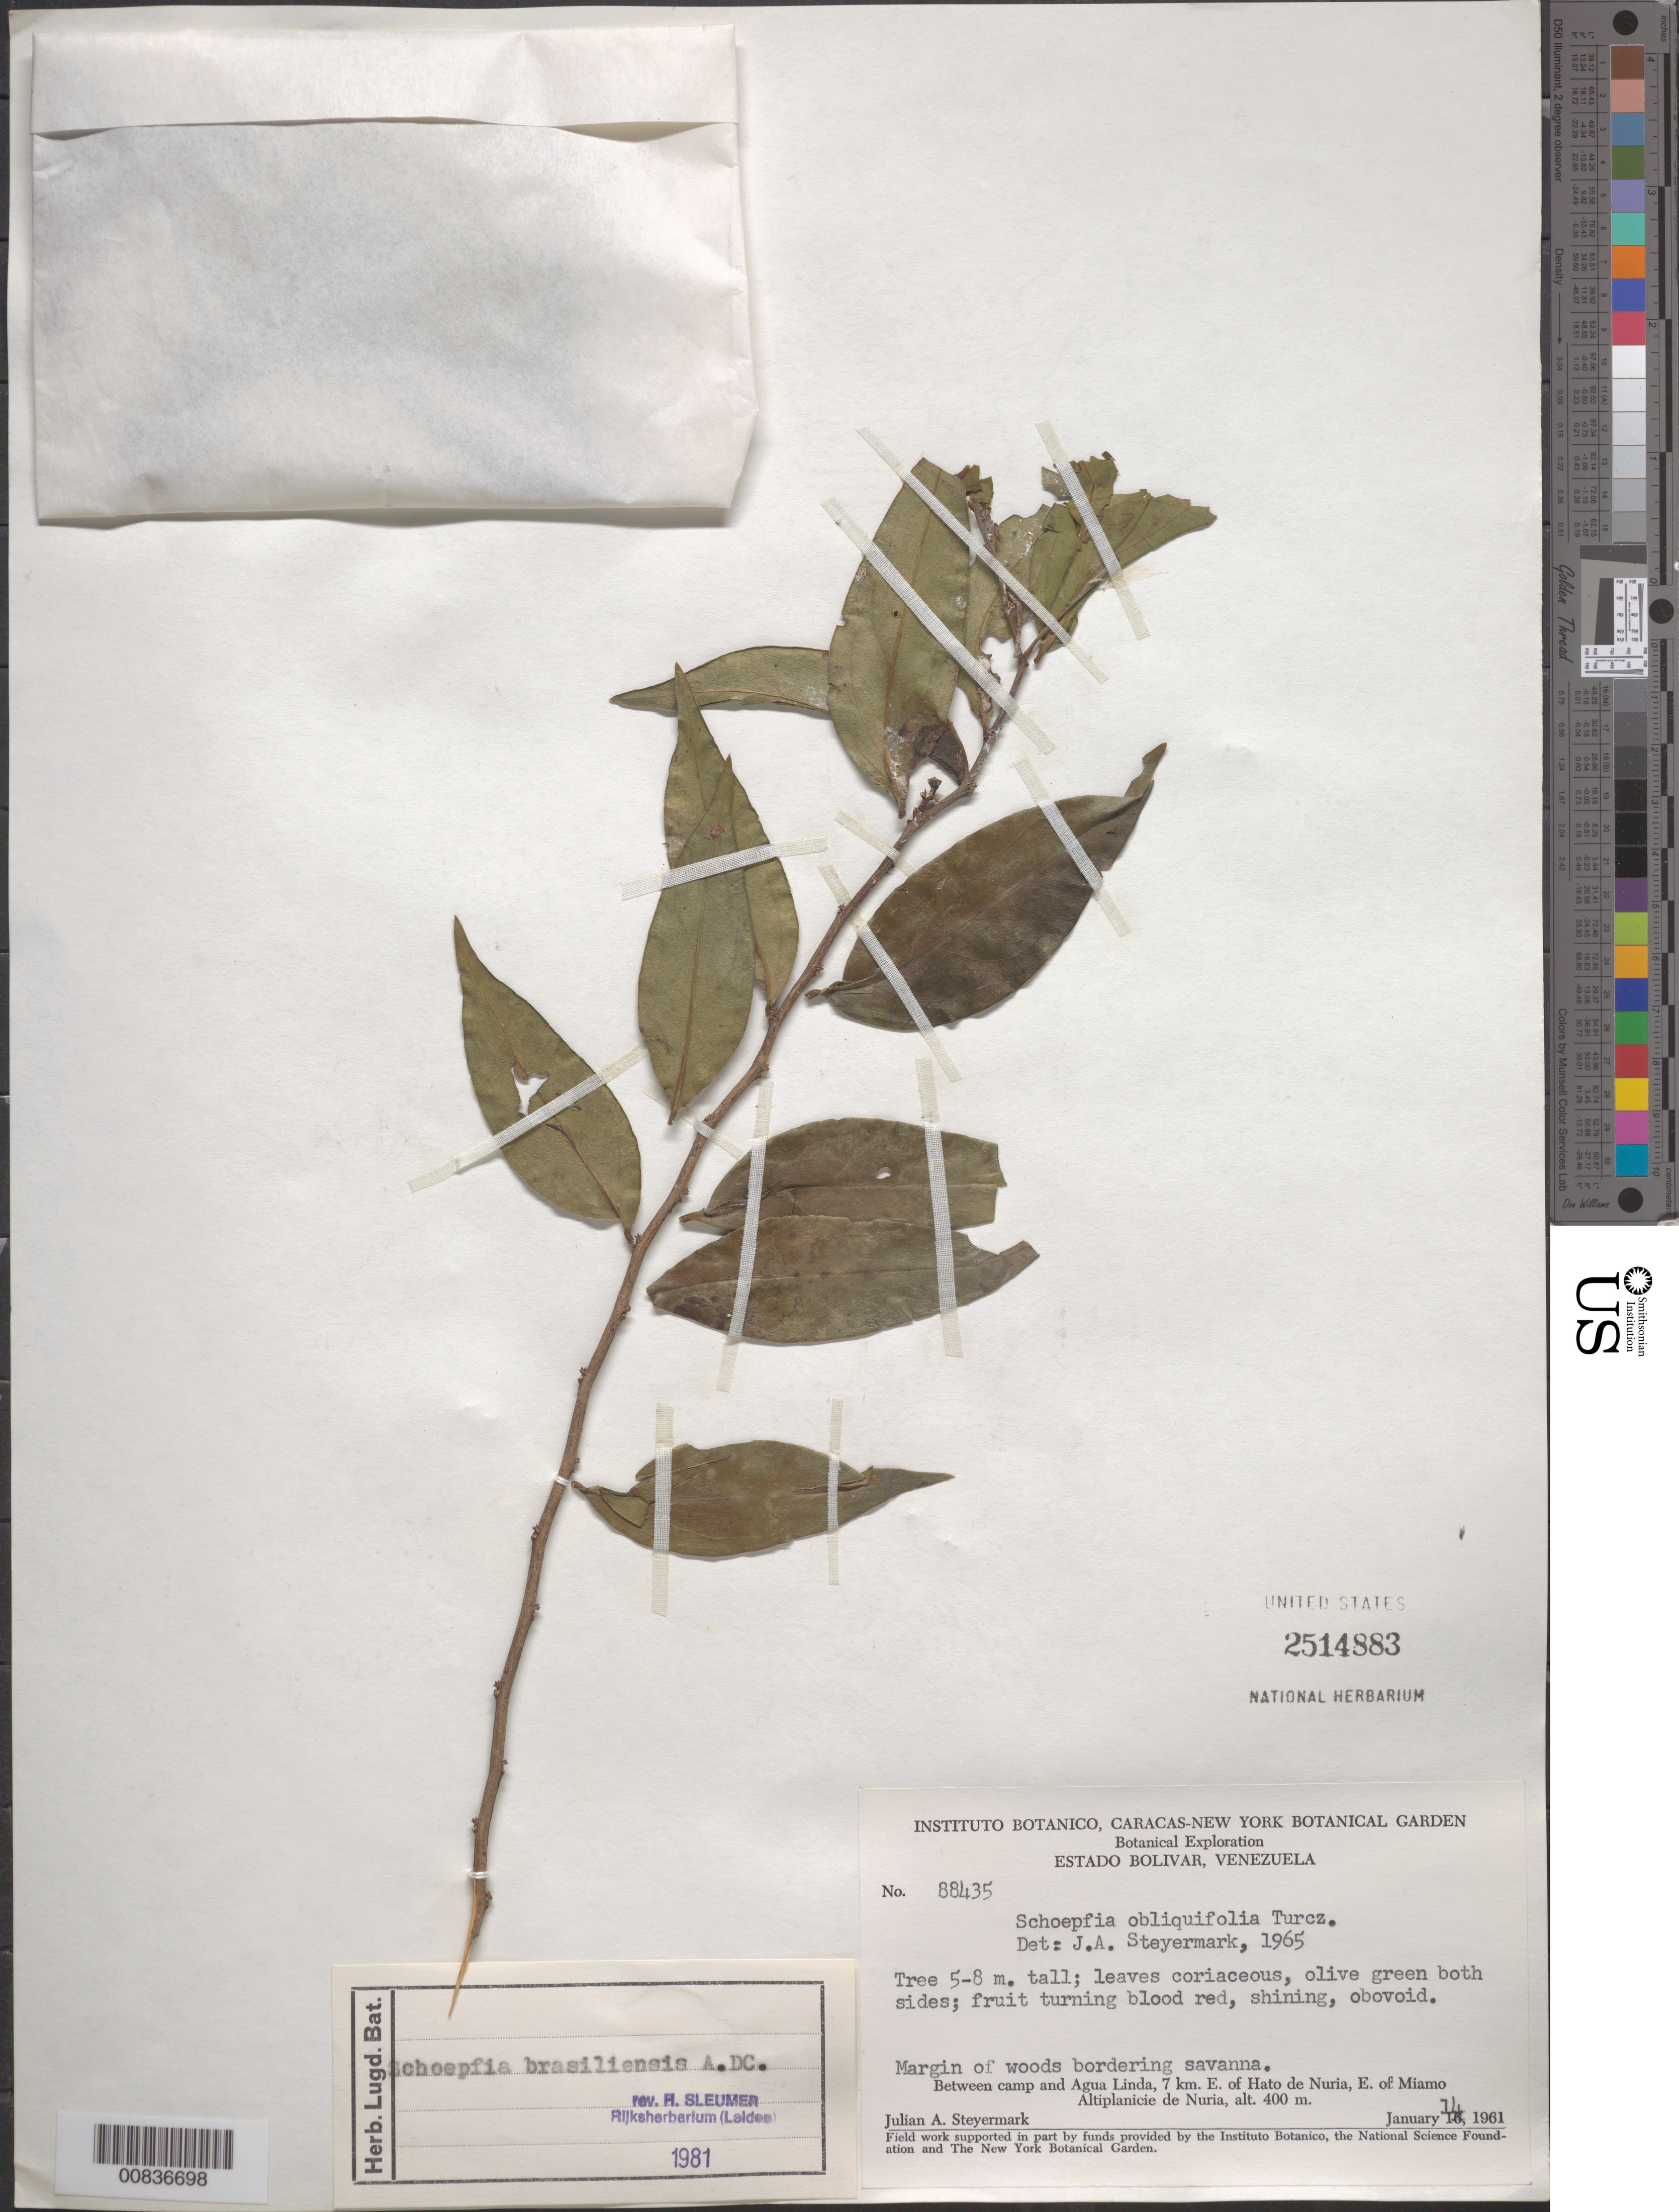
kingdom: Plantae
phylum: Tracheophyta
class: Magnoliopsida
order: Santalales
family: Schoepfiaceae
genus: Schoepfia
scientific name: Schoepfia brasiliensis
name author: A. DC.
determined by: Sleumer, H. O.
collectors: J. Steyermark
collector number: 88435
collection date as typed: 14-Jan-61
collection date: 1961-01-14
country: Venezuela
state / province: Bolívar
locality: Agua Linda, 7 km E of Hato de Nuria, E of Miamo, Altiplanicie de Nuria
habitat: Margin of woods bordering savanna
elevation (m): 400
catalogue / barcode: US 2514883